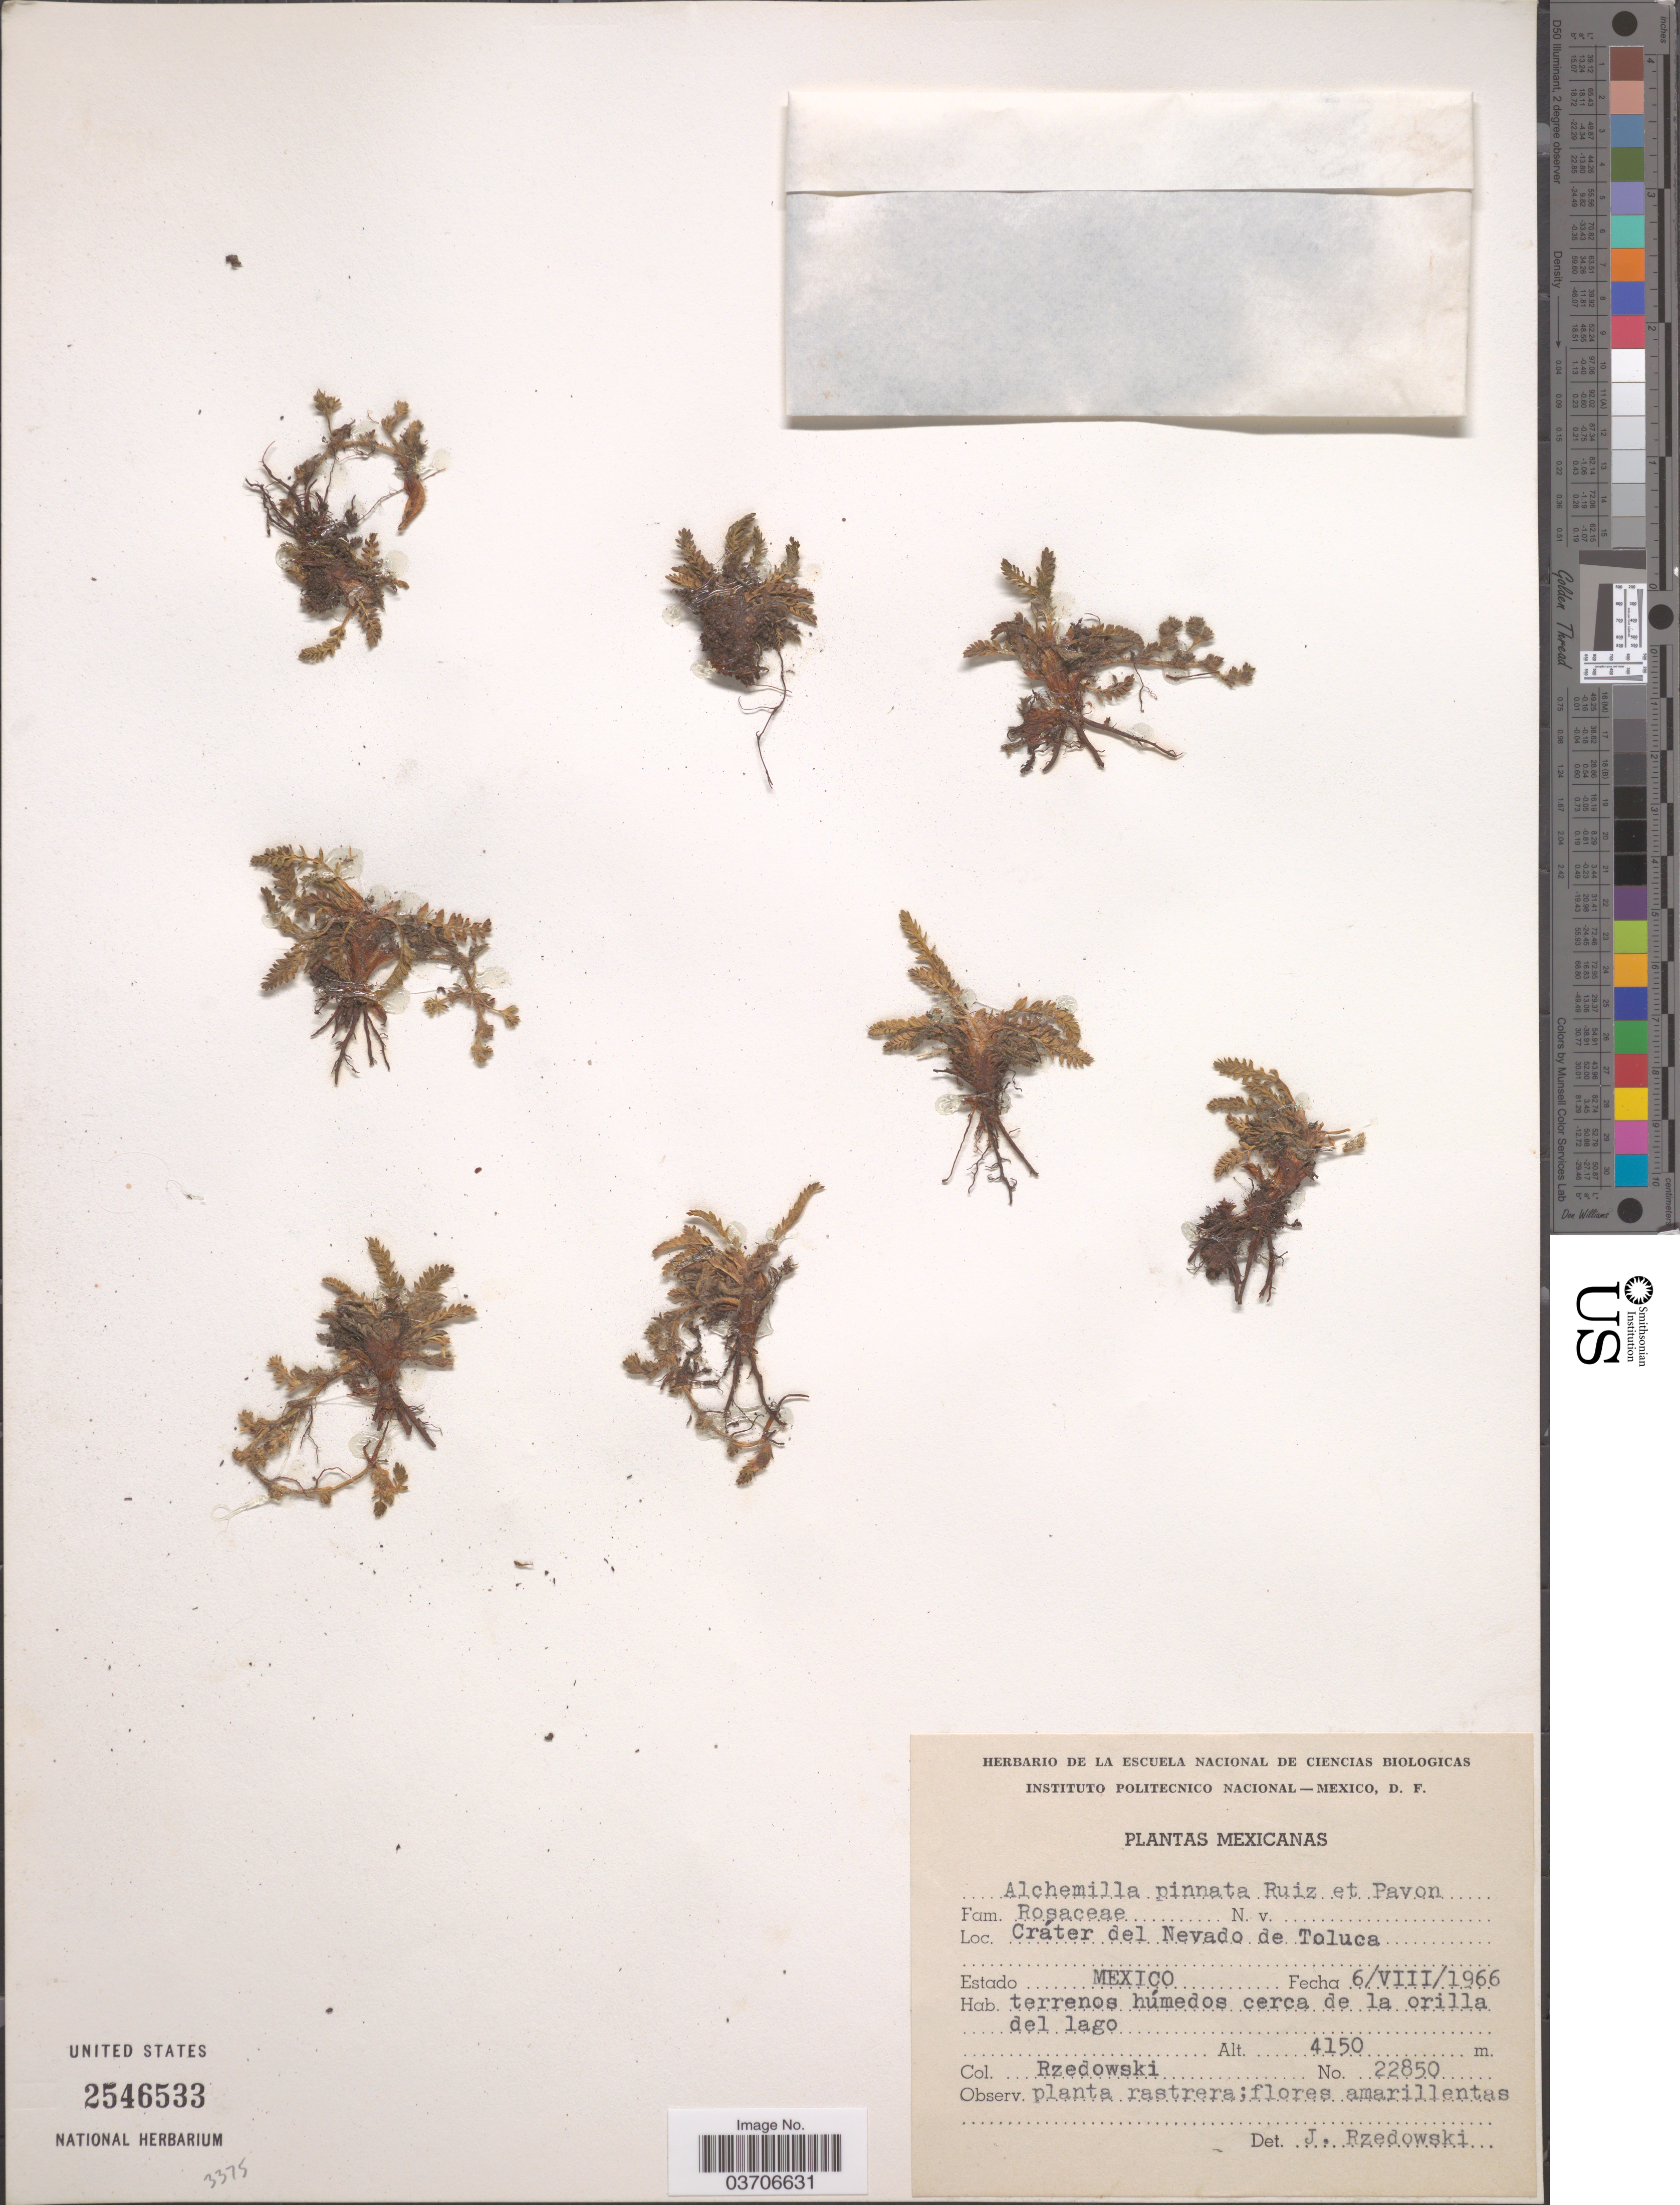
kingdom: Plantae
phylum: Tracheophyta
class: Magnoliopsida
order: Rosales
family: Rosaceae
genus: Lachemilla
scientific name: Lachemilla pinnata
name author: (Ruiz & Pav.) Rothm.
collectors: Rzedowski, --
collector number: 22850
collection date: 1966-08-06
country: Mexico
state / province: México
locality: Cráter del Nevado de Toluca.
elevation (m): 4150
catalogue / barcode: US 2546533